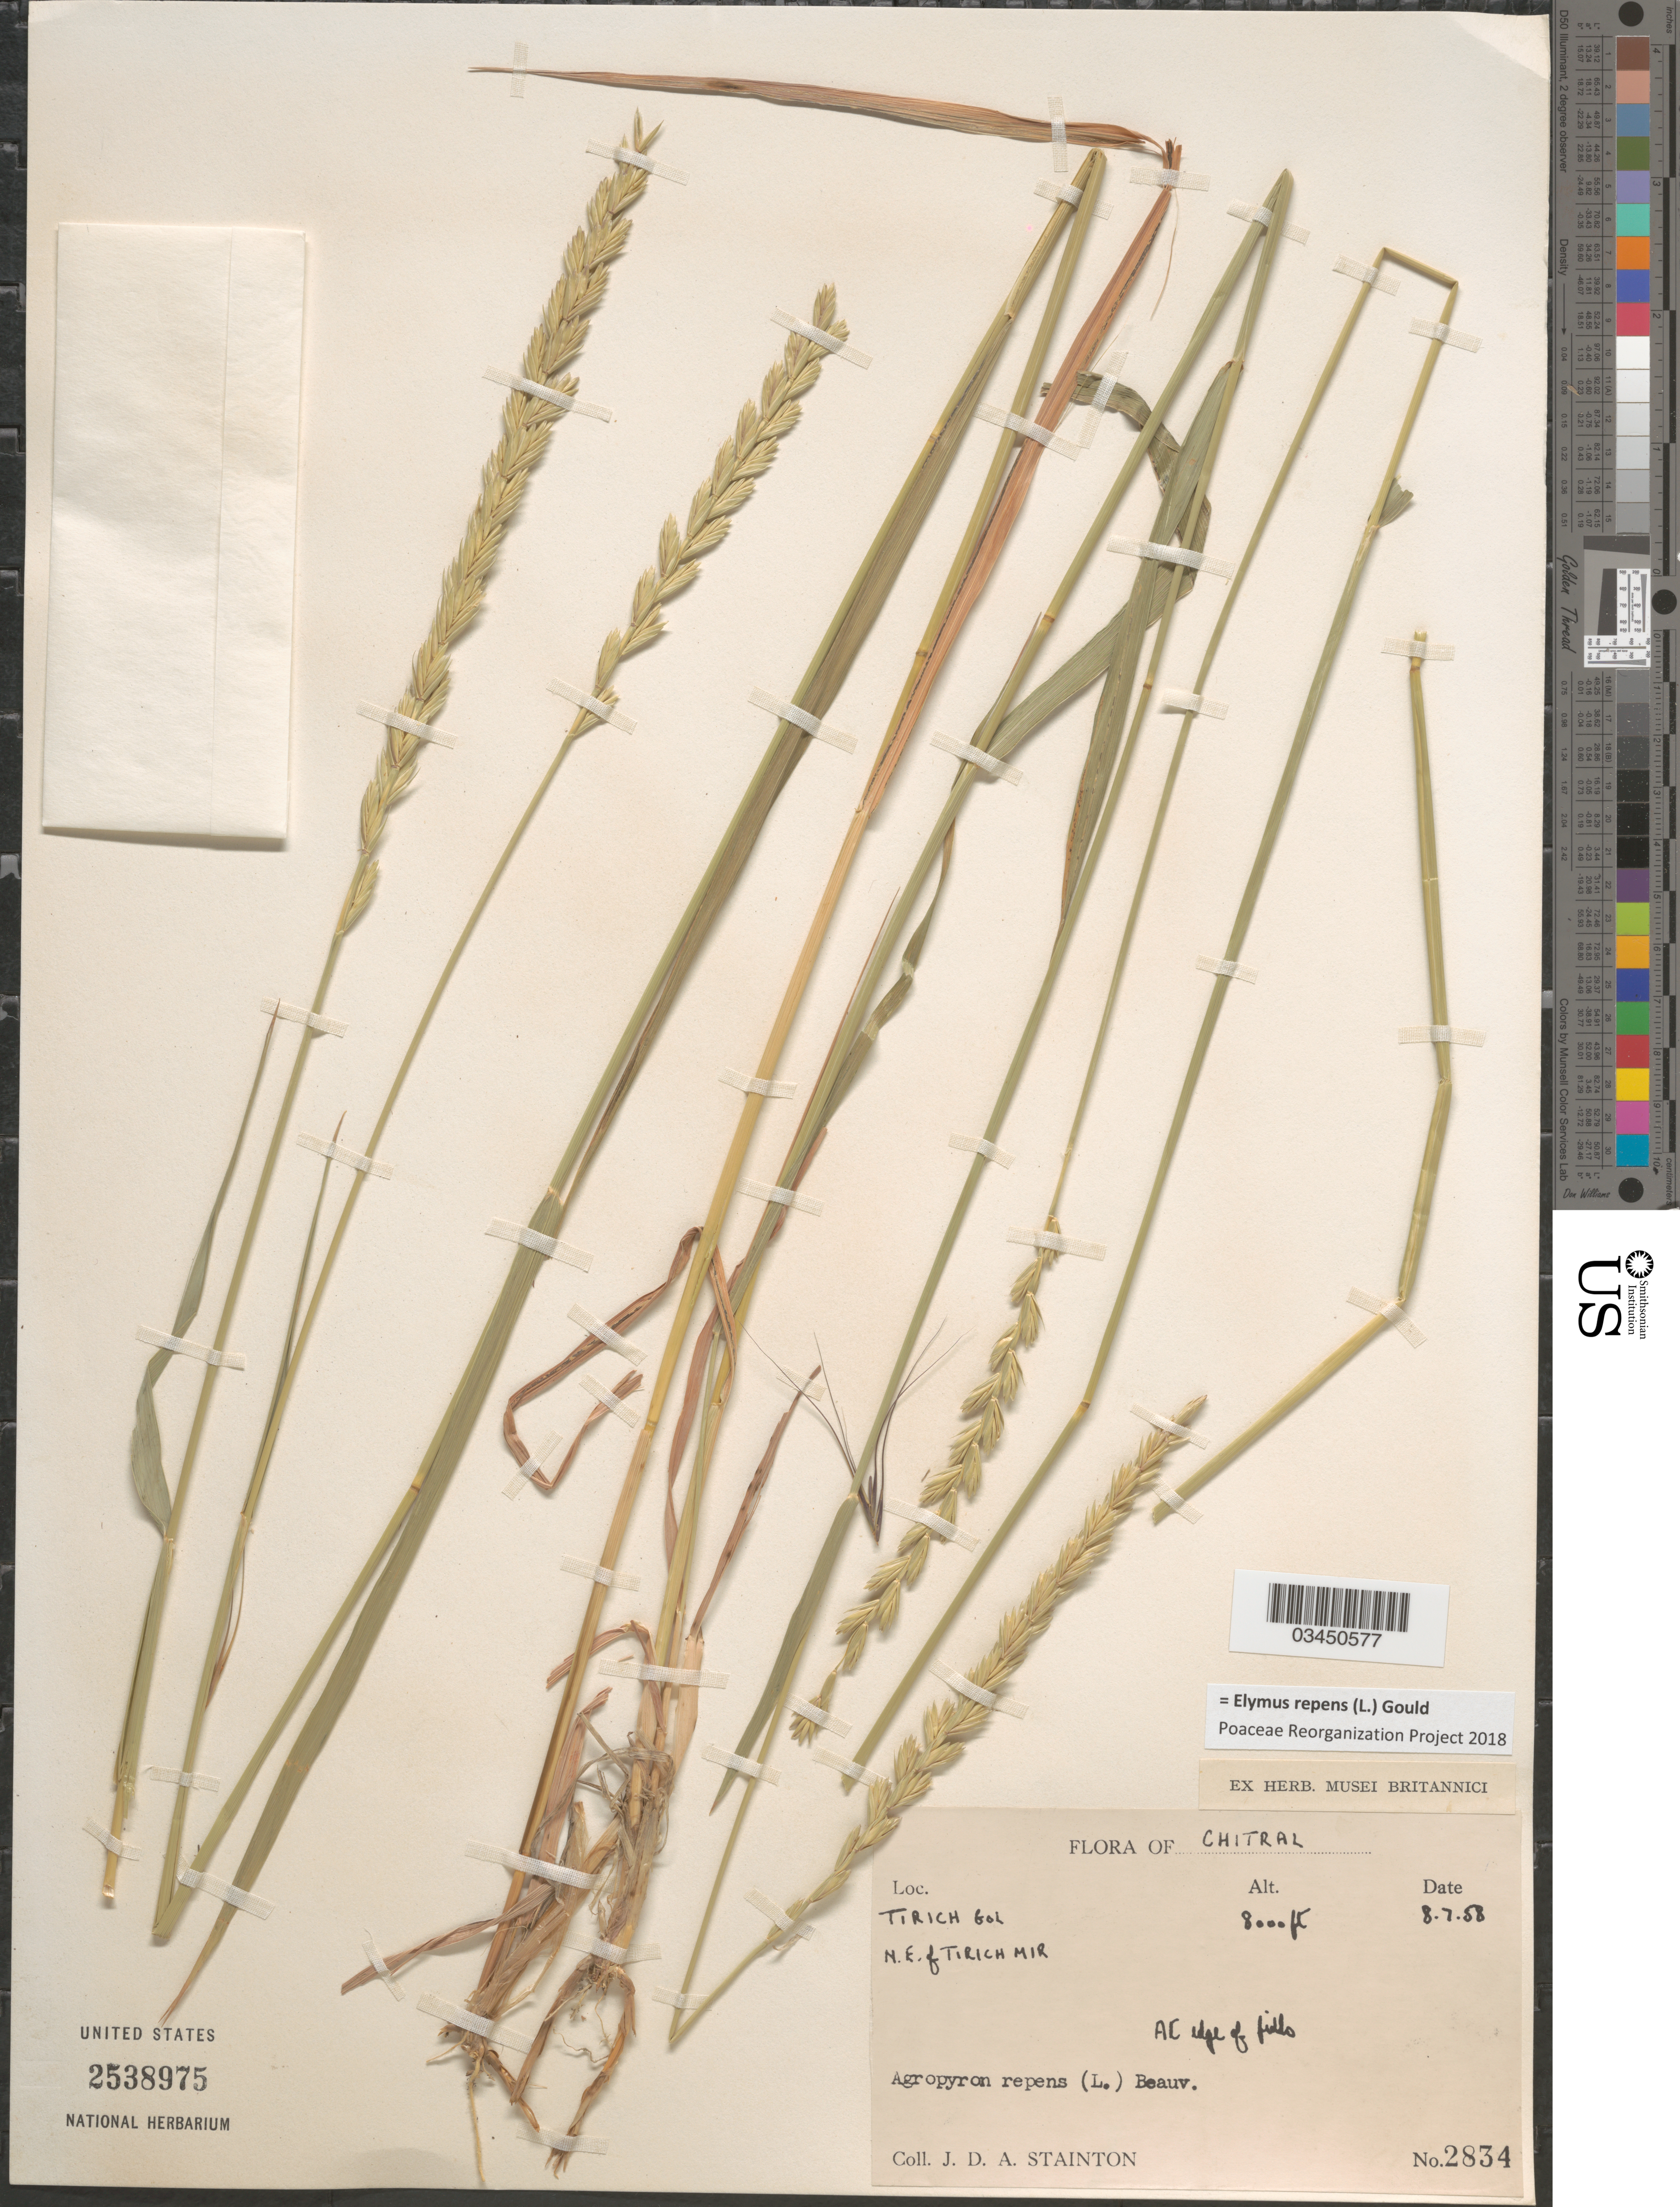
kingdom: Plantae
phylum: Tracheophyta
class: Liliopsida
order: Poales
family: Poaceae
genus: Elymus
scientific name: Elymus repens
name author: (L.) Gould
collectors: J. Stainton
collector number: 2834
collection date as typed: Transcribed d/m/y: 8/7/58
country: Pakistan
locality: Chitral. Tirich Gol. N.E. of Tirich Mir. AC edge of fields.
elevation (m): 2438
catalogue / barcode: US 2538975